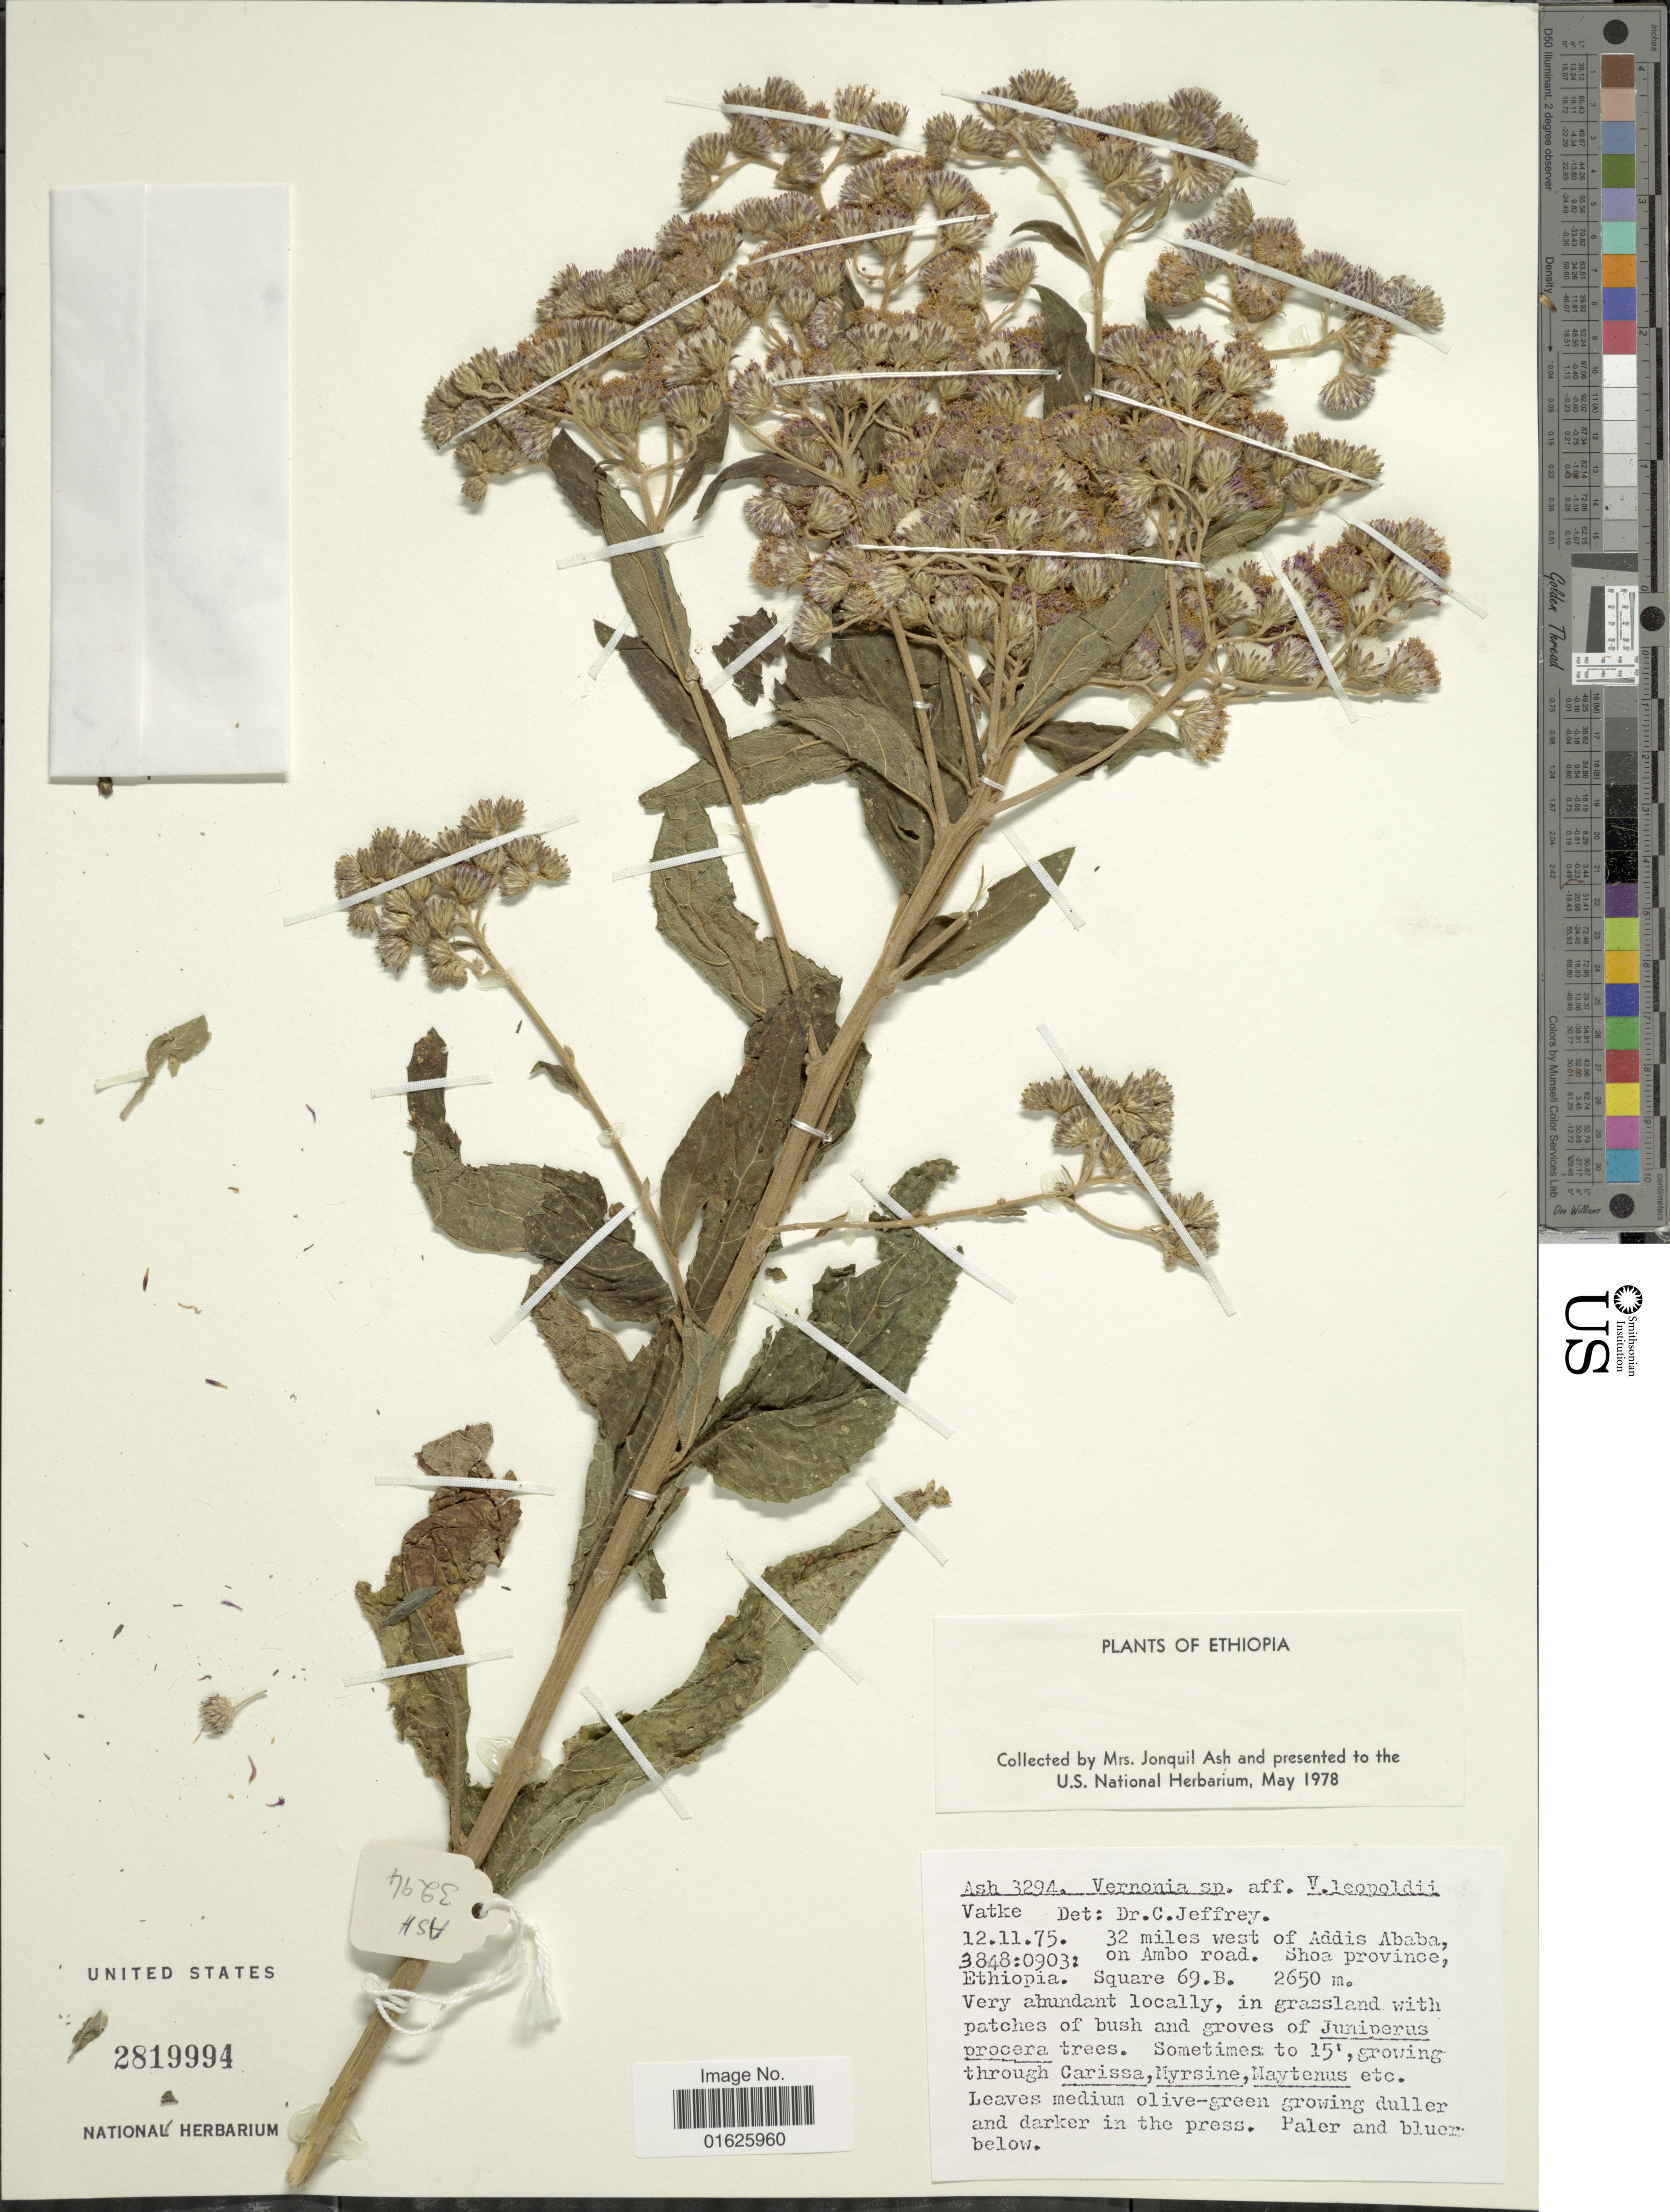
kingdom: Plantae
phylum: Tracheophyta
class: Magnoliopsida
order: Asterales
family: Asteraceae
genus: Orbivestus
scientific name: Orbivestus unionus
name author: (Sch. Bip. ex Walp.) H. Rob.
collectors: J. Ash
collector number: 3294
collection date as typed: Transcribed d/m/y: 12/11/75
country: Ethiopia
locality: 32 miles west of Addis Ababa, 3848:0903: on Ambo road. Shoa Province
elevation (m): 2650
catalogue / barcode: US 2819994